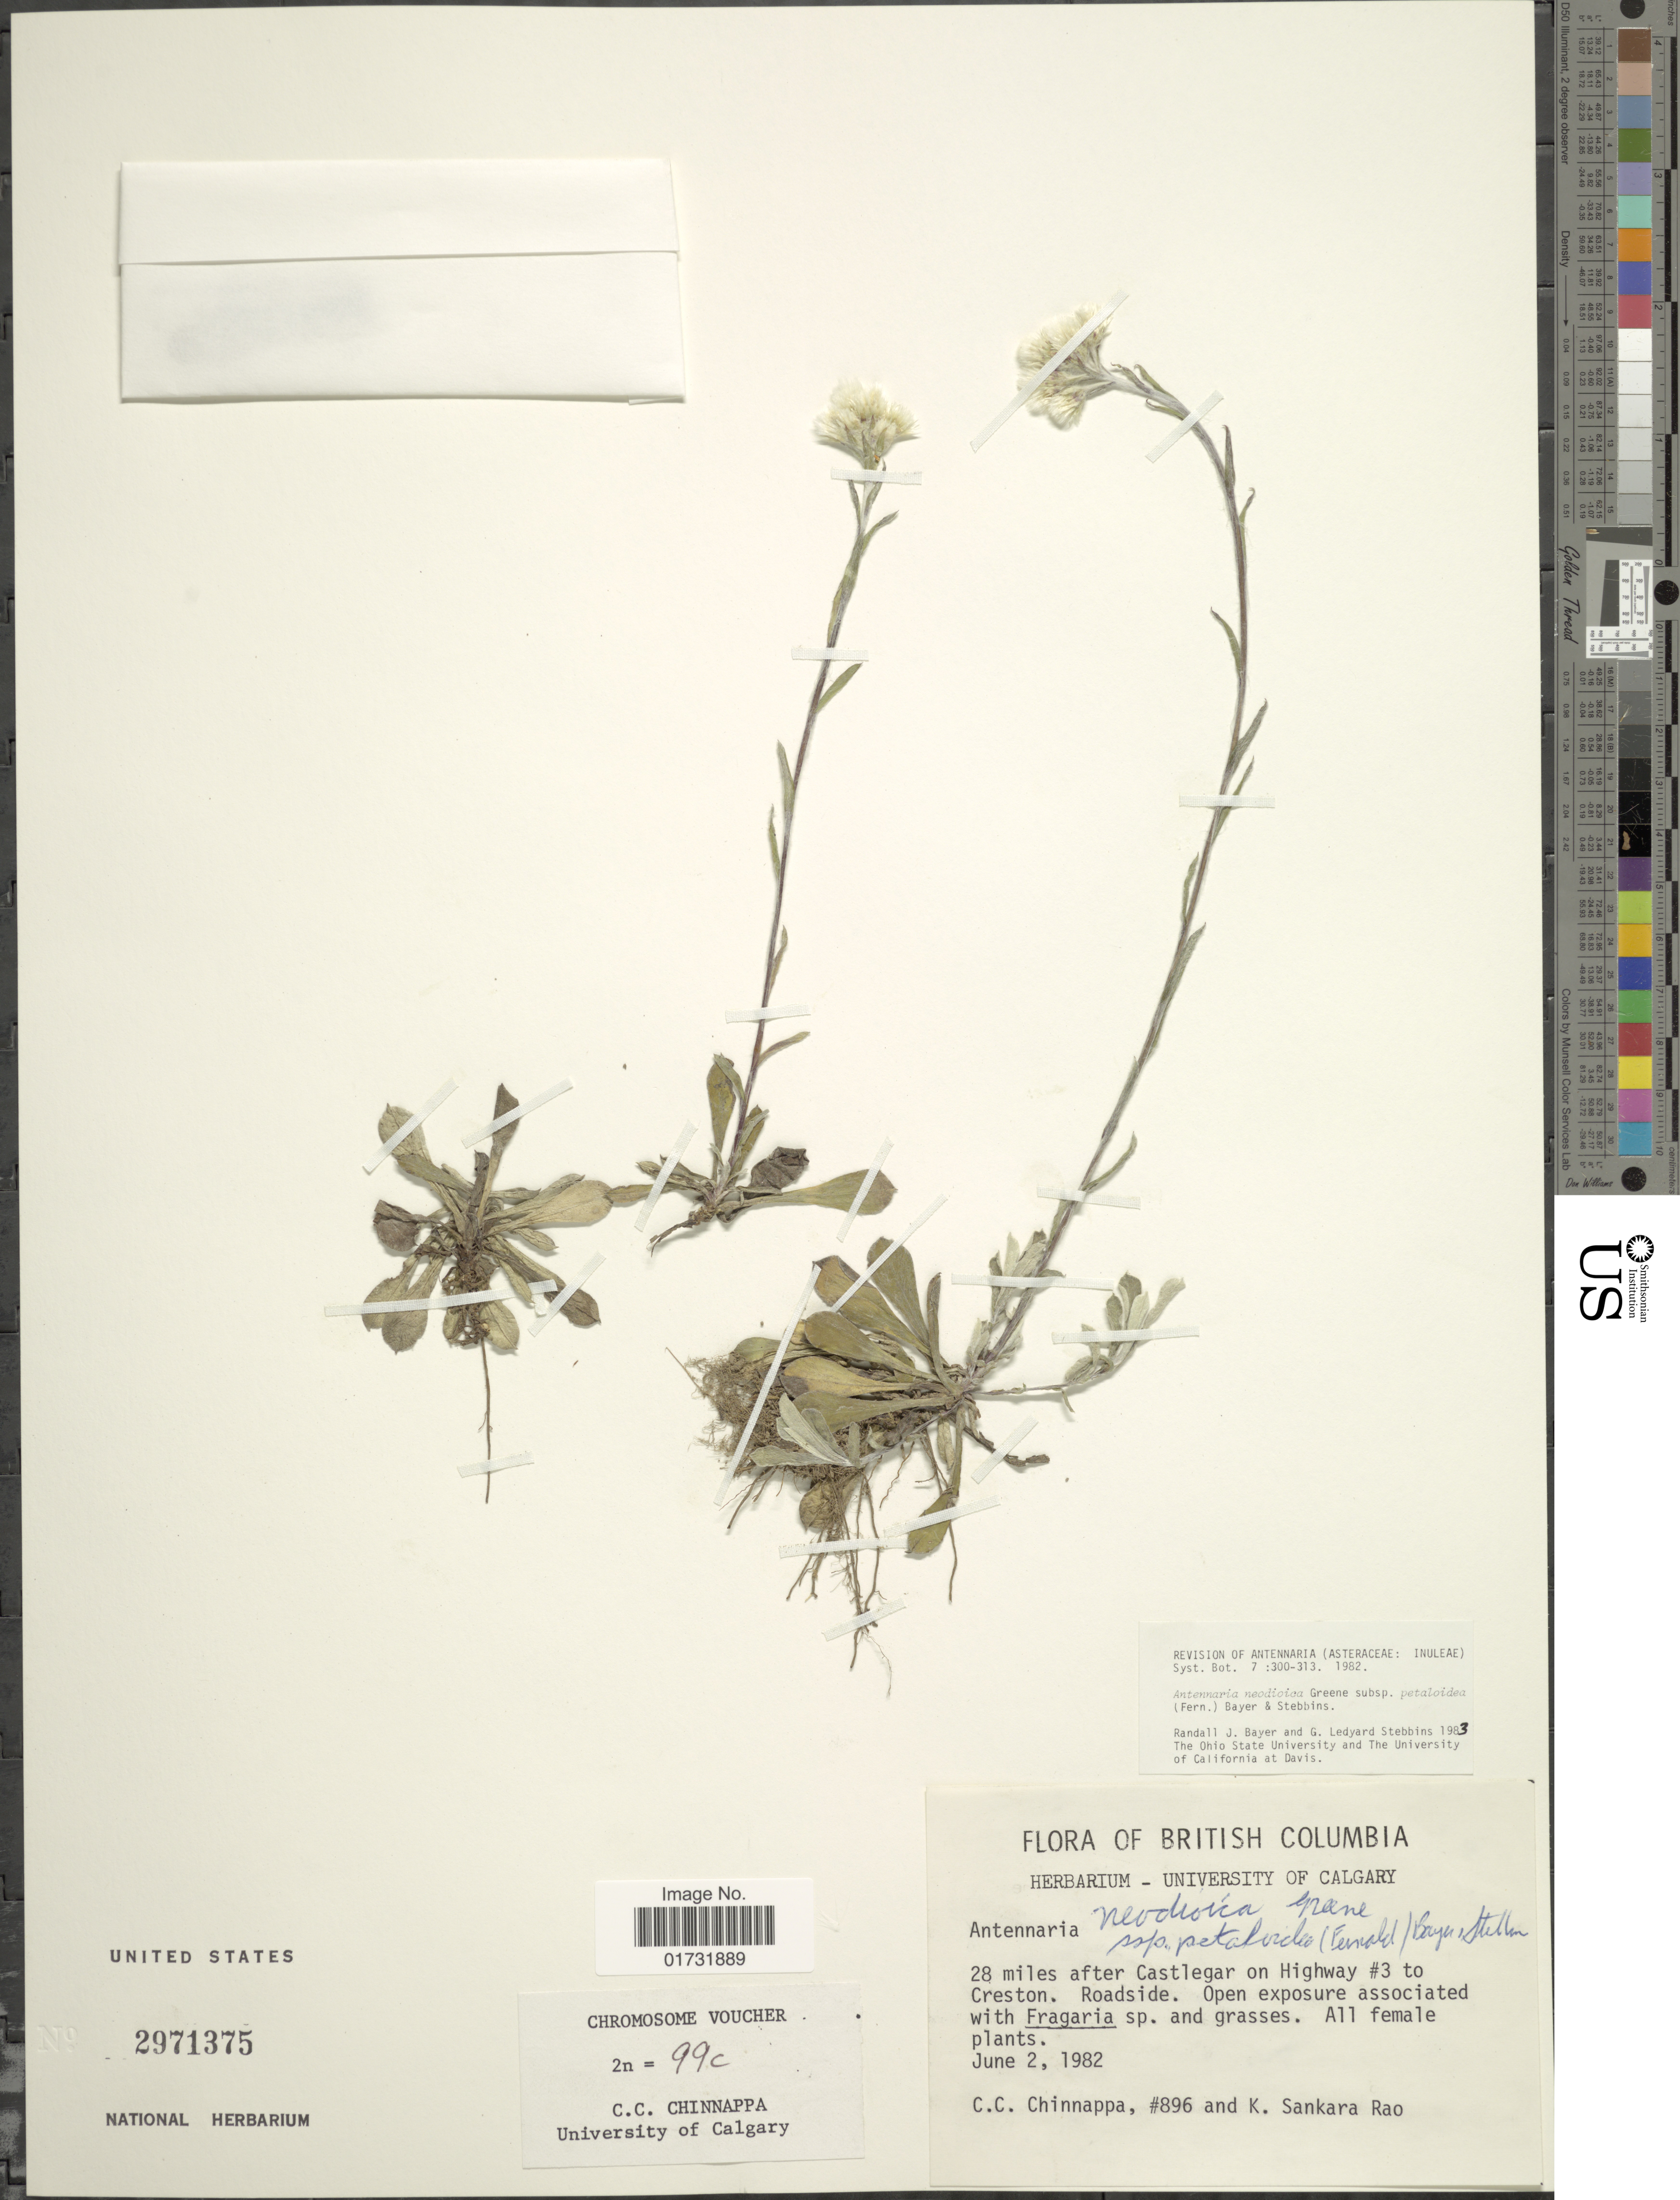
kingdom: Plantae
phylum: Tracheophyta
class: Magnoliopsida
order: Asterales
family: Asteraceae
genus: Antennaria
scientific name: Antennaria neodioica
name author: Greene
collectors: C. Chinnappa & K. Rao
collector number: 896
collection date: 1982-06-02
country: Canada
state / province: British Columbia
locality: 28 miles after Castlegar on Highway #3 to Creston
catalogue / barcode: US 2971375